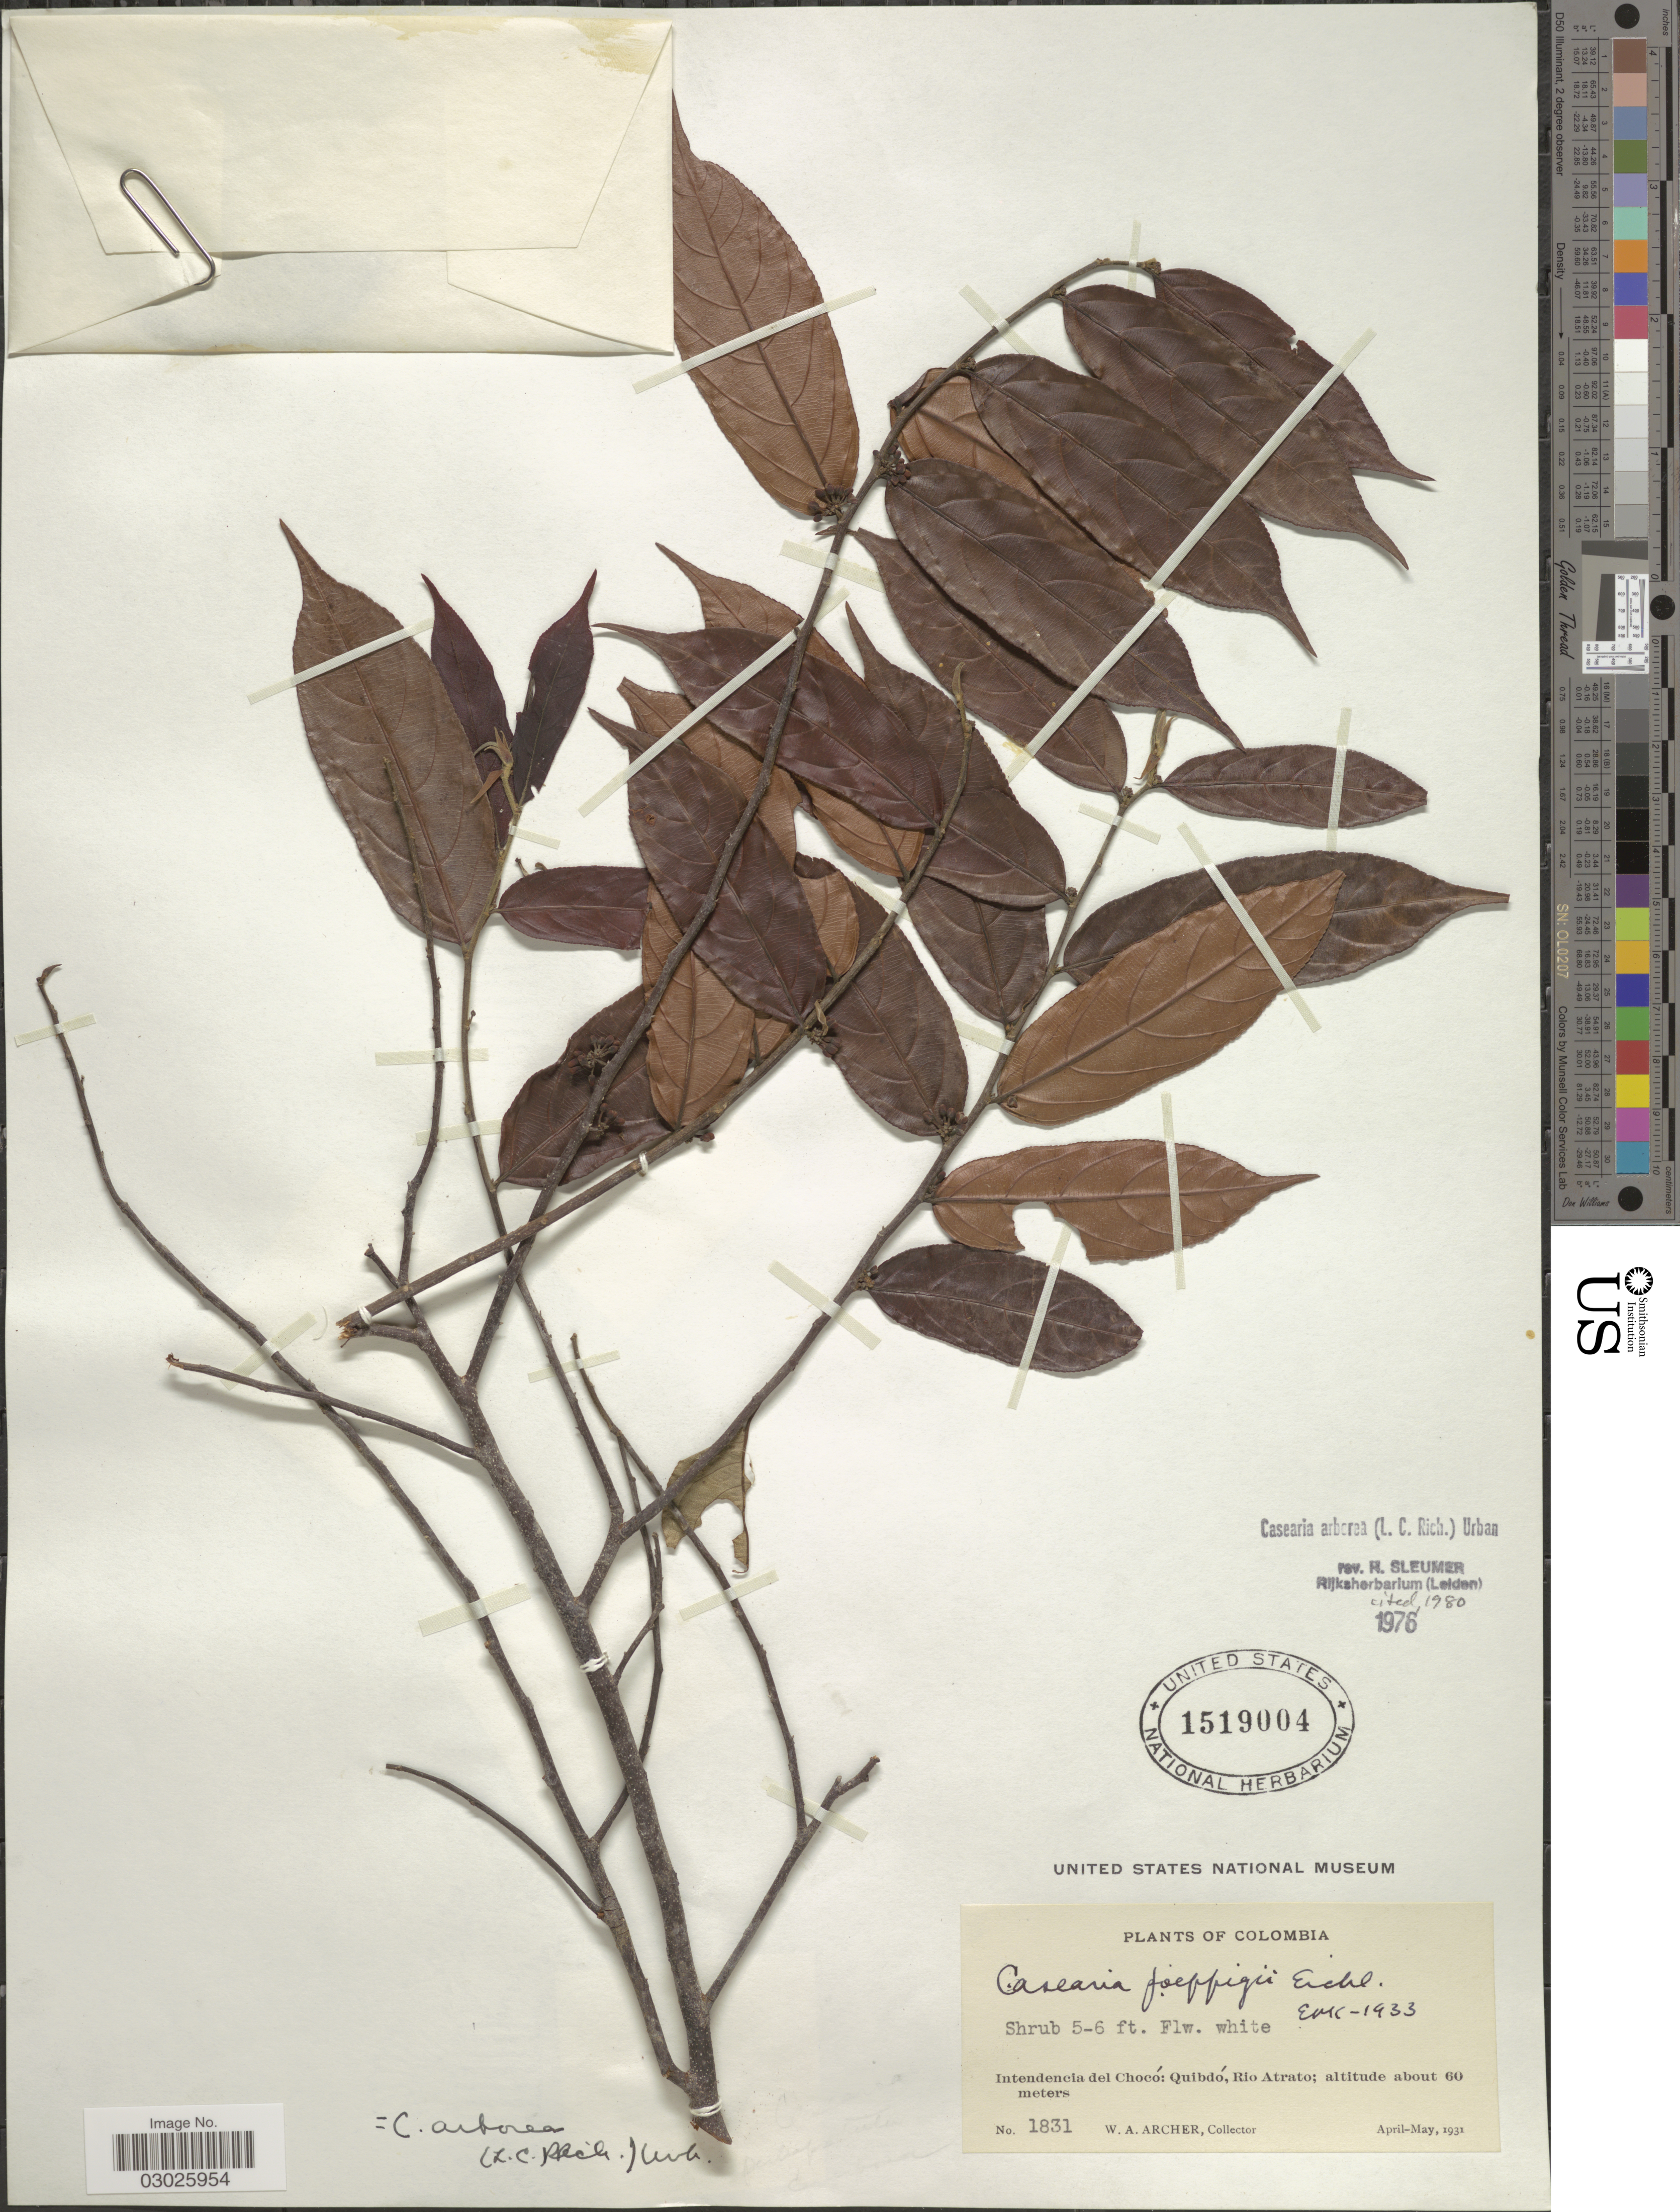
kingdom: Plantae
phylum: Tracheophyta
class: Magnoliopsida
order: Malpighiales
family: Salicaceae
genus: Casearia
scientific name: Casearia arborea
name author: (Rich.) Urb.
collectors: W. Archer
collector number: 1831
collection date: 1931-04/1931-05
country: Colombia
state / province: Chocó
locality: Intendencia del Chocó: Quibdó, Rio Atrato.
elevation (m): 60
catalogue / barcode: US 1519004